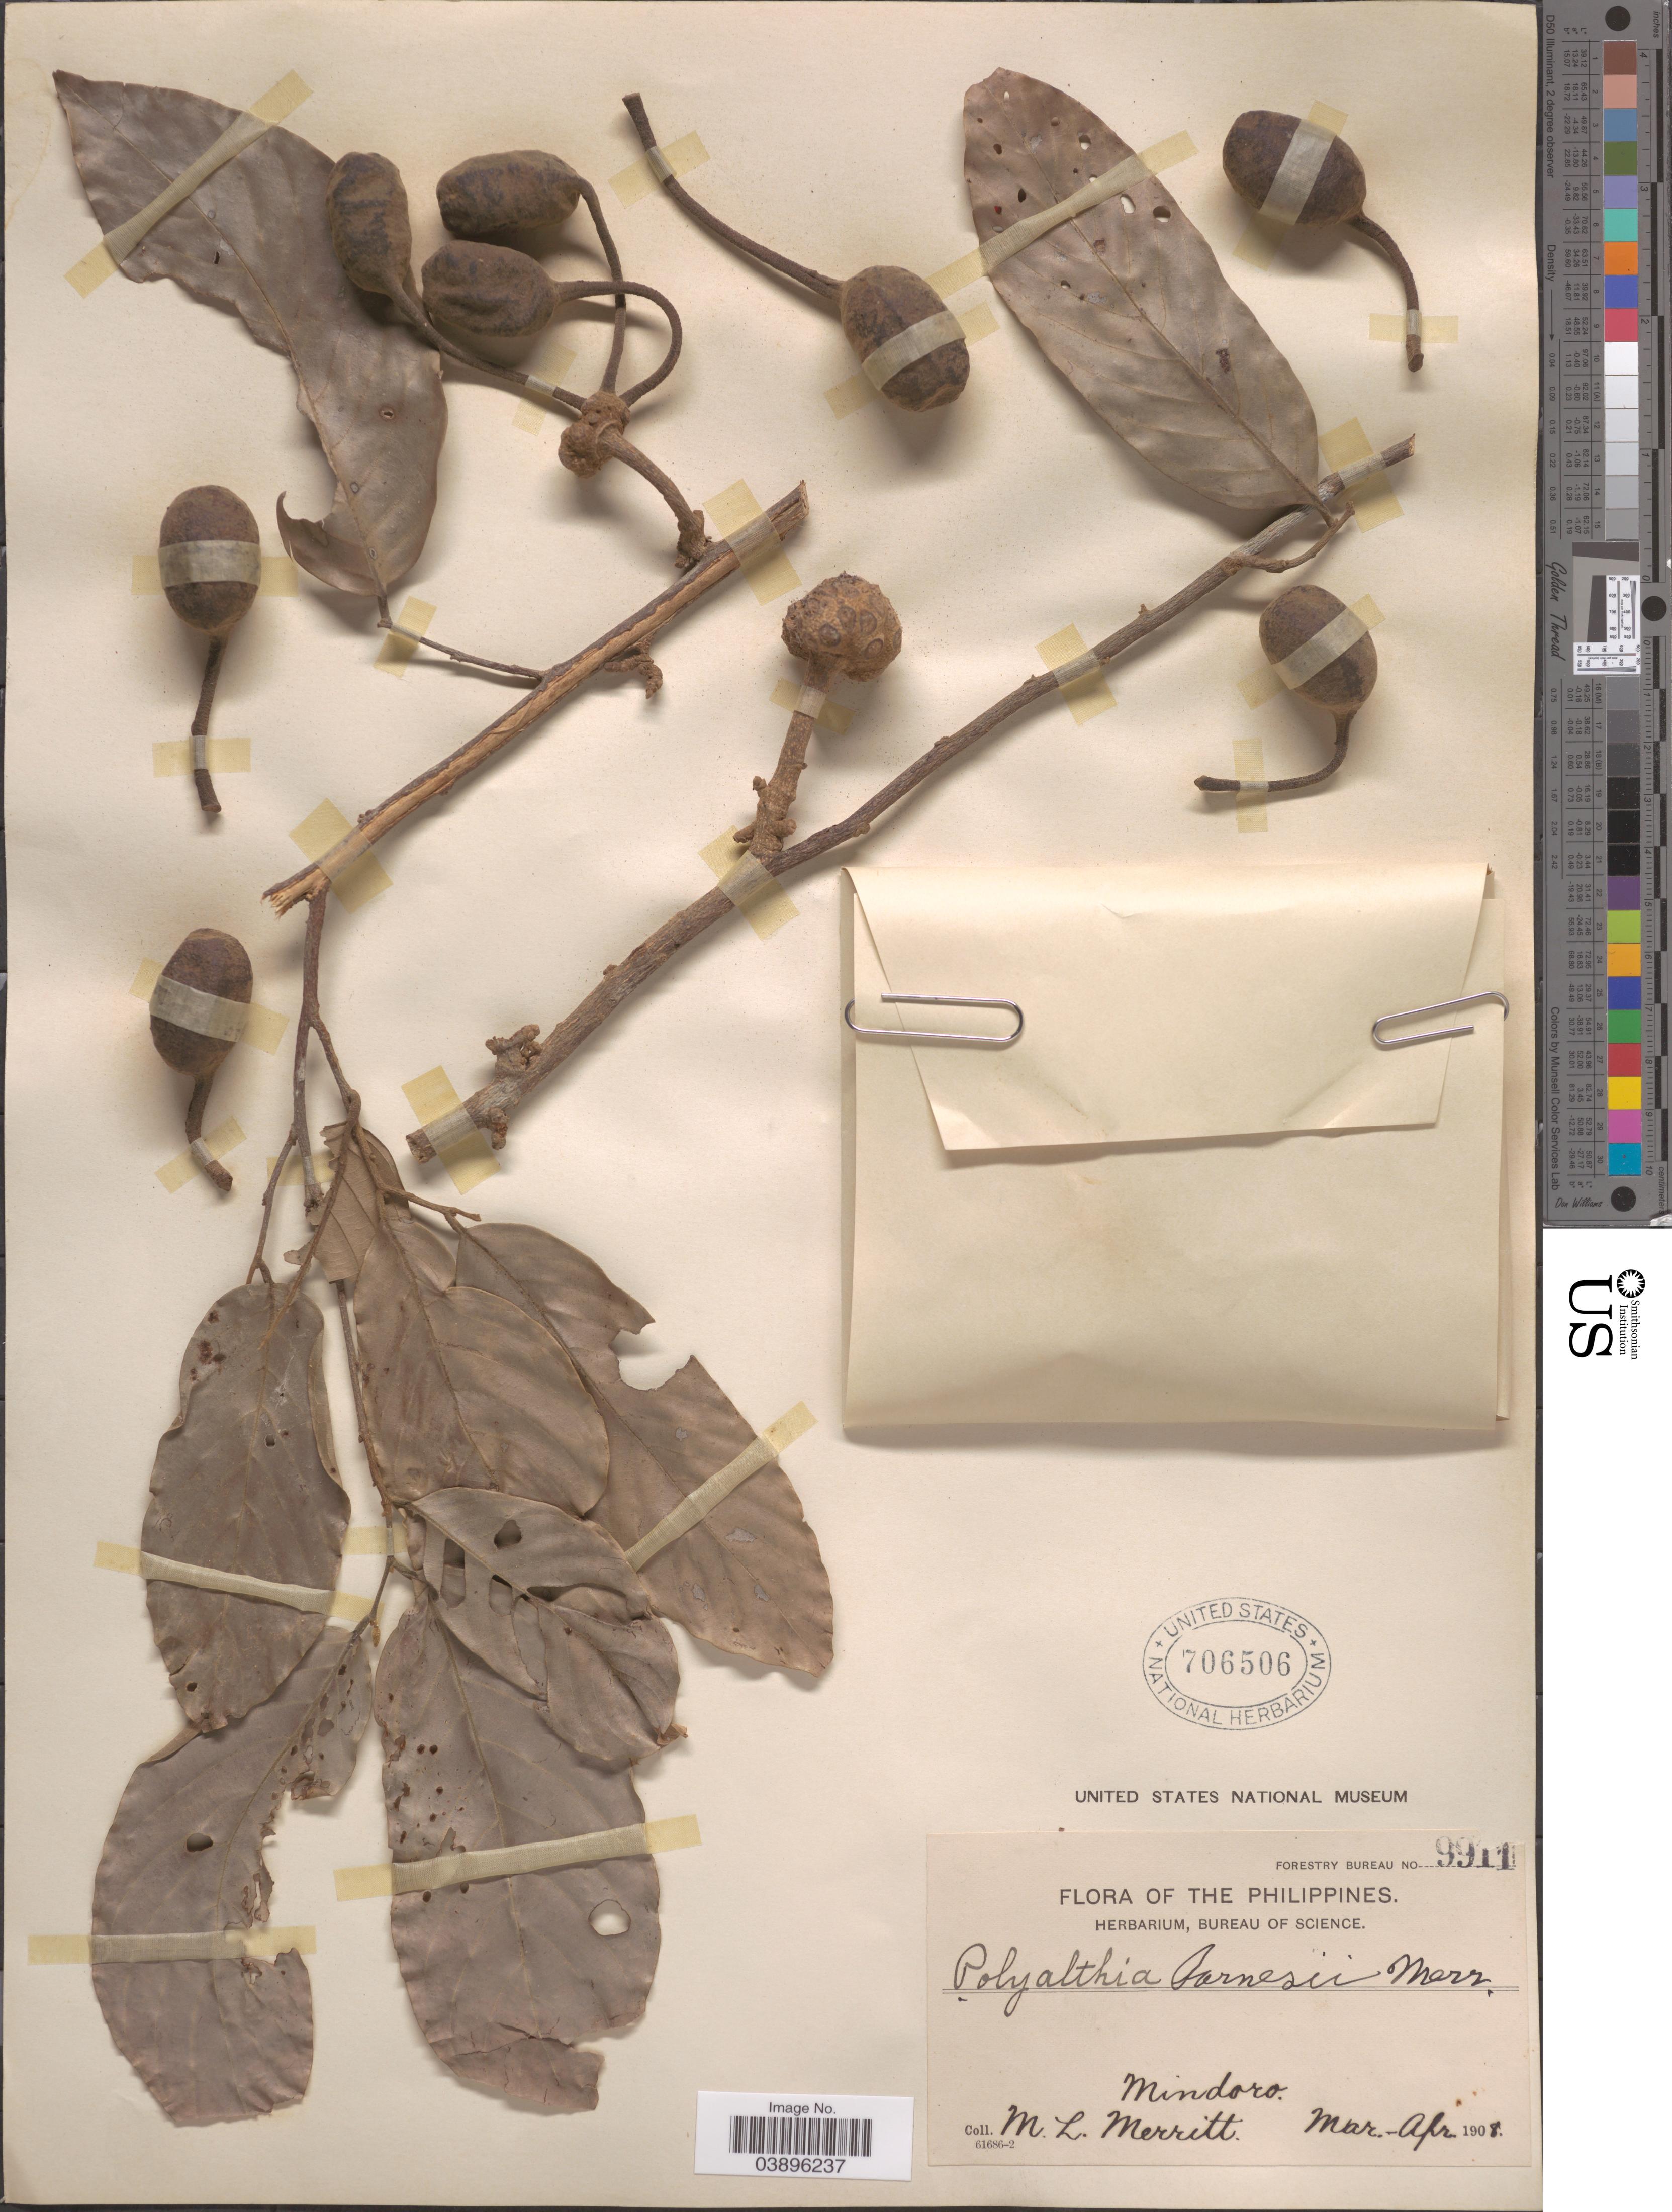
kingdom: Plantae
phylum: Tracheophyta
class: Magnoliopsida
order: Magnoliales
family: Annonaceae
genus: Polyalthia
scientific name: Polyalthia barnesii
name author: Merr.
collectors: M. L. Merritt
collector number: Forestry Bureau 9911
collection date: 1908-03/1908-04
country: Philippines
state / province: Mimaropa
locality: Mindoro.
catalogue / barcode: US 706506